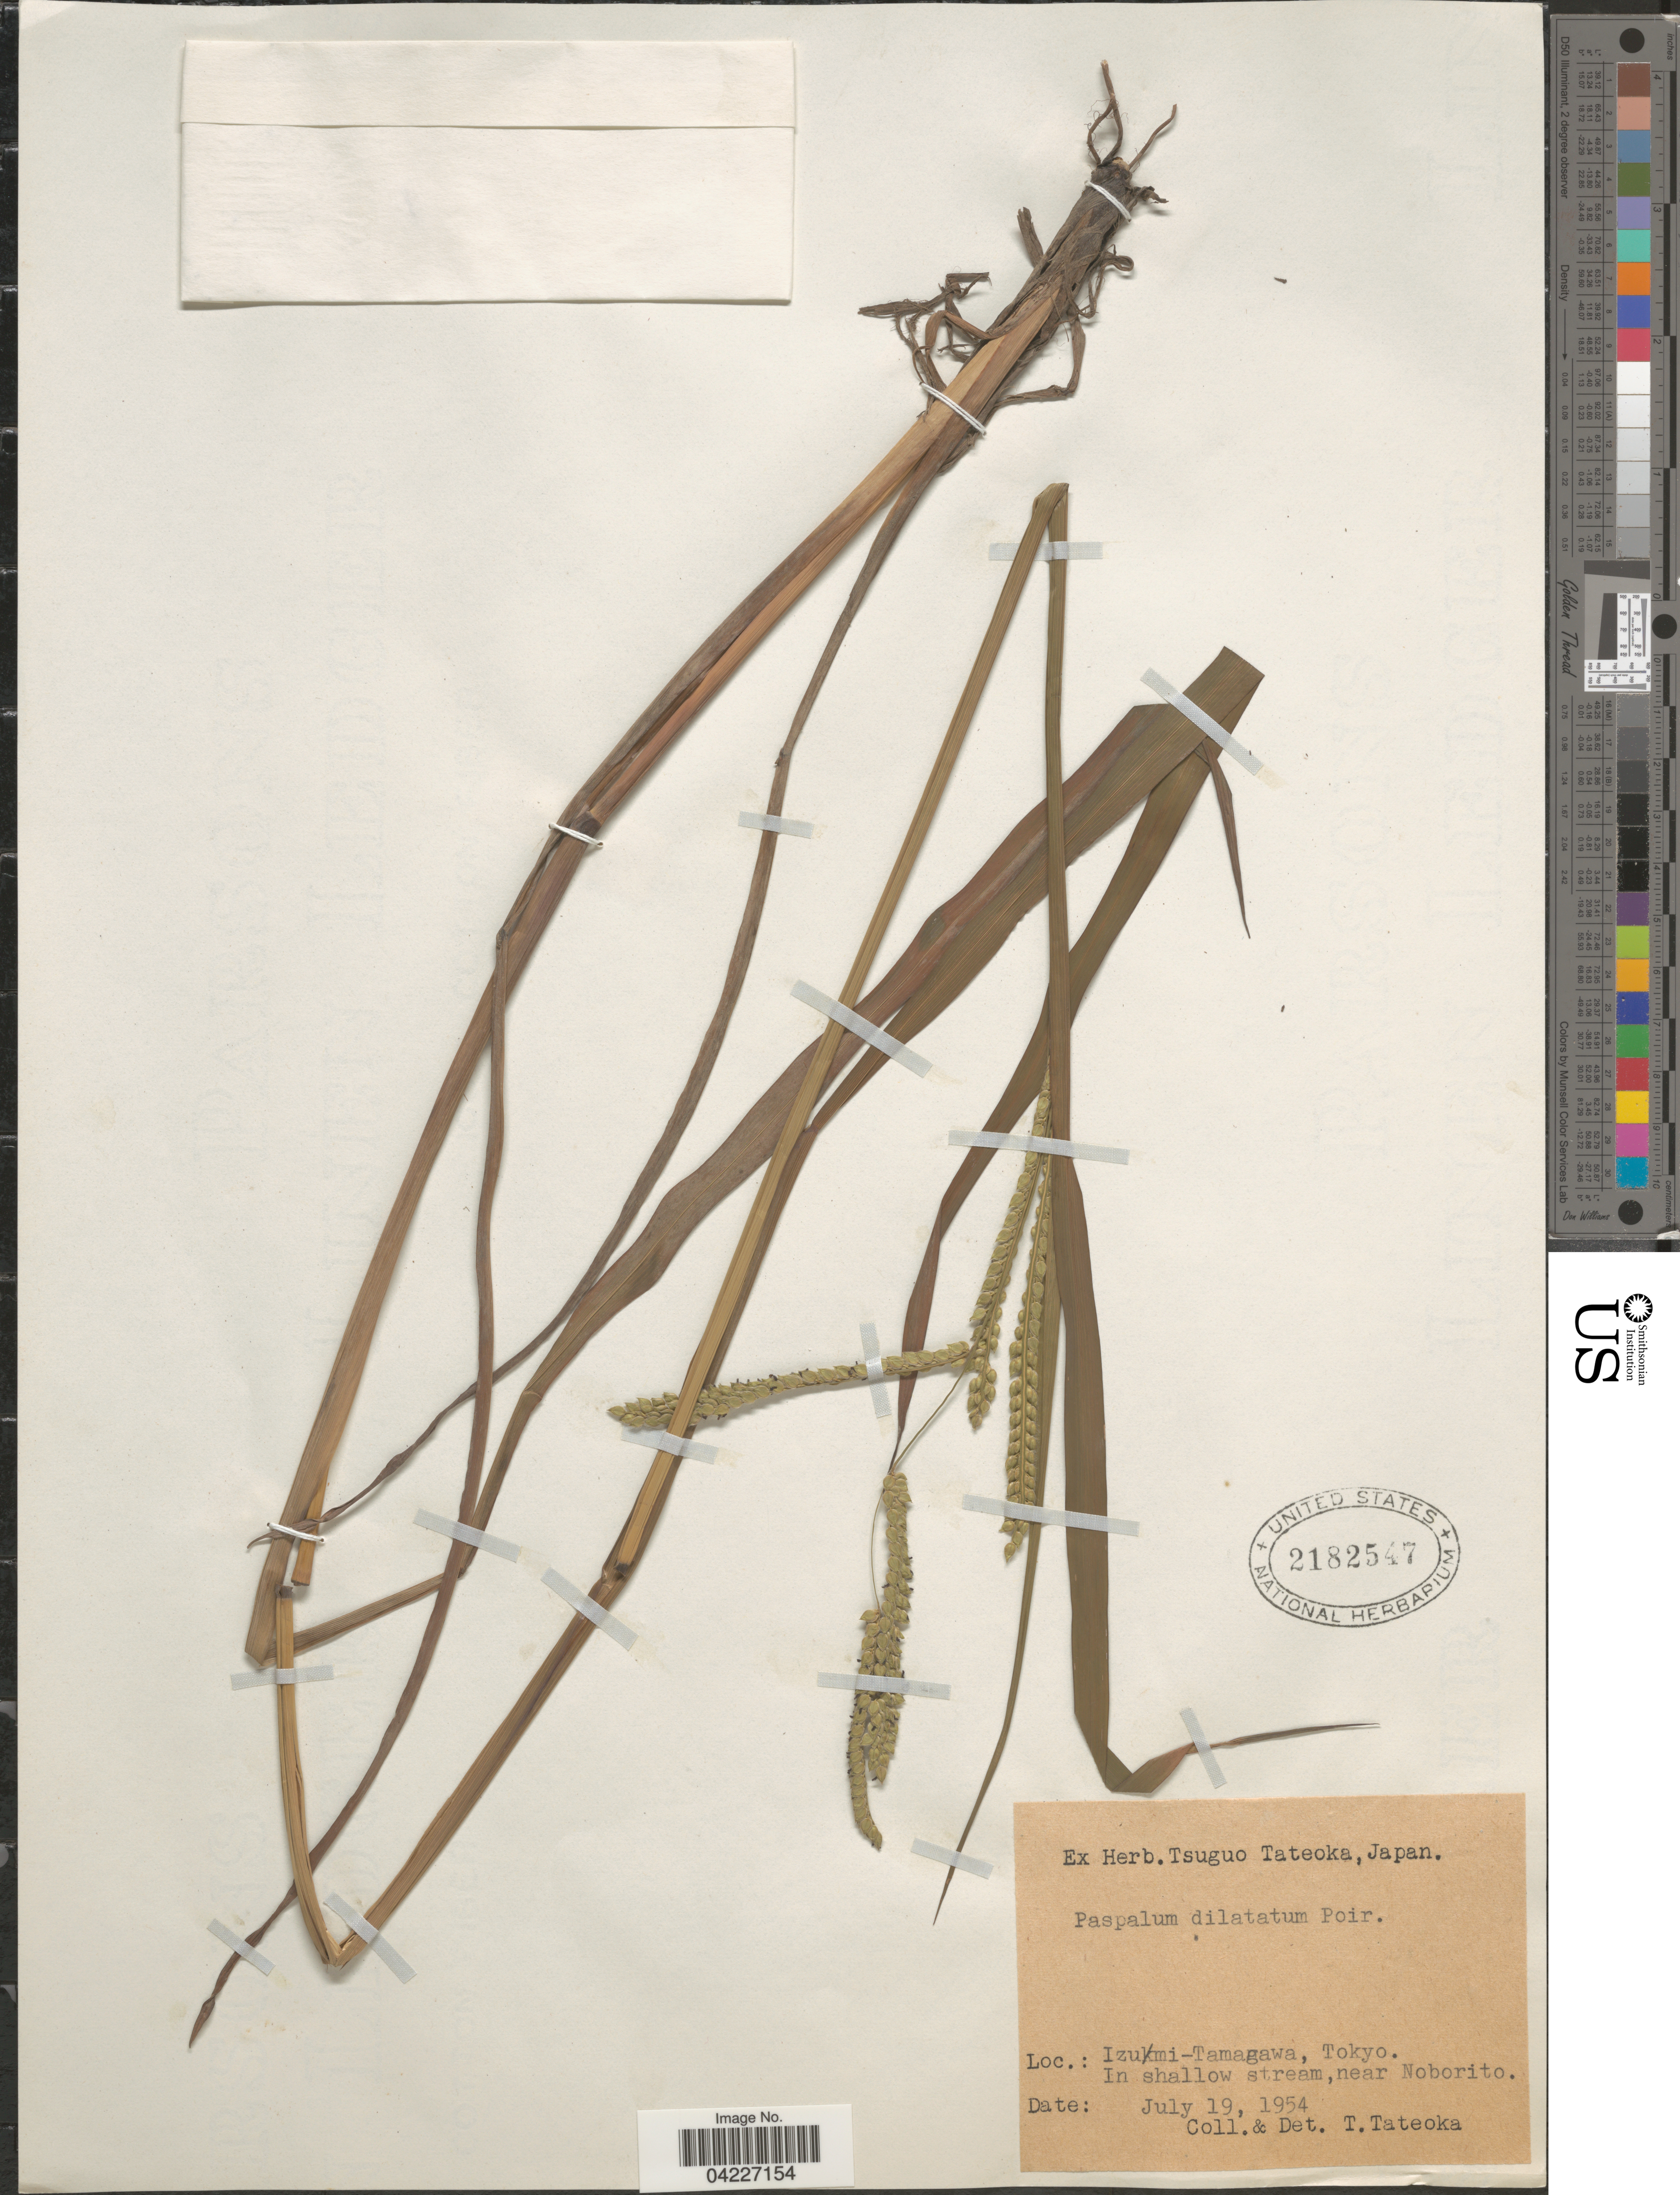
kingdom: Plantae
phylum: Tracheophyta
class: Liliopsida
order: Poales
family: Poaceae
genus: Paspalum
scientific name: Paspalum dilatatum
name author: Poir.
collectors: T. Tateoka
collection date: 1954-07-19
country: Japan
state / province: Tokyo, Federal City of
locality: Izumi-Tamagawa. In shallow stream, near Noborito.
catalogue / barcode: US 2182547